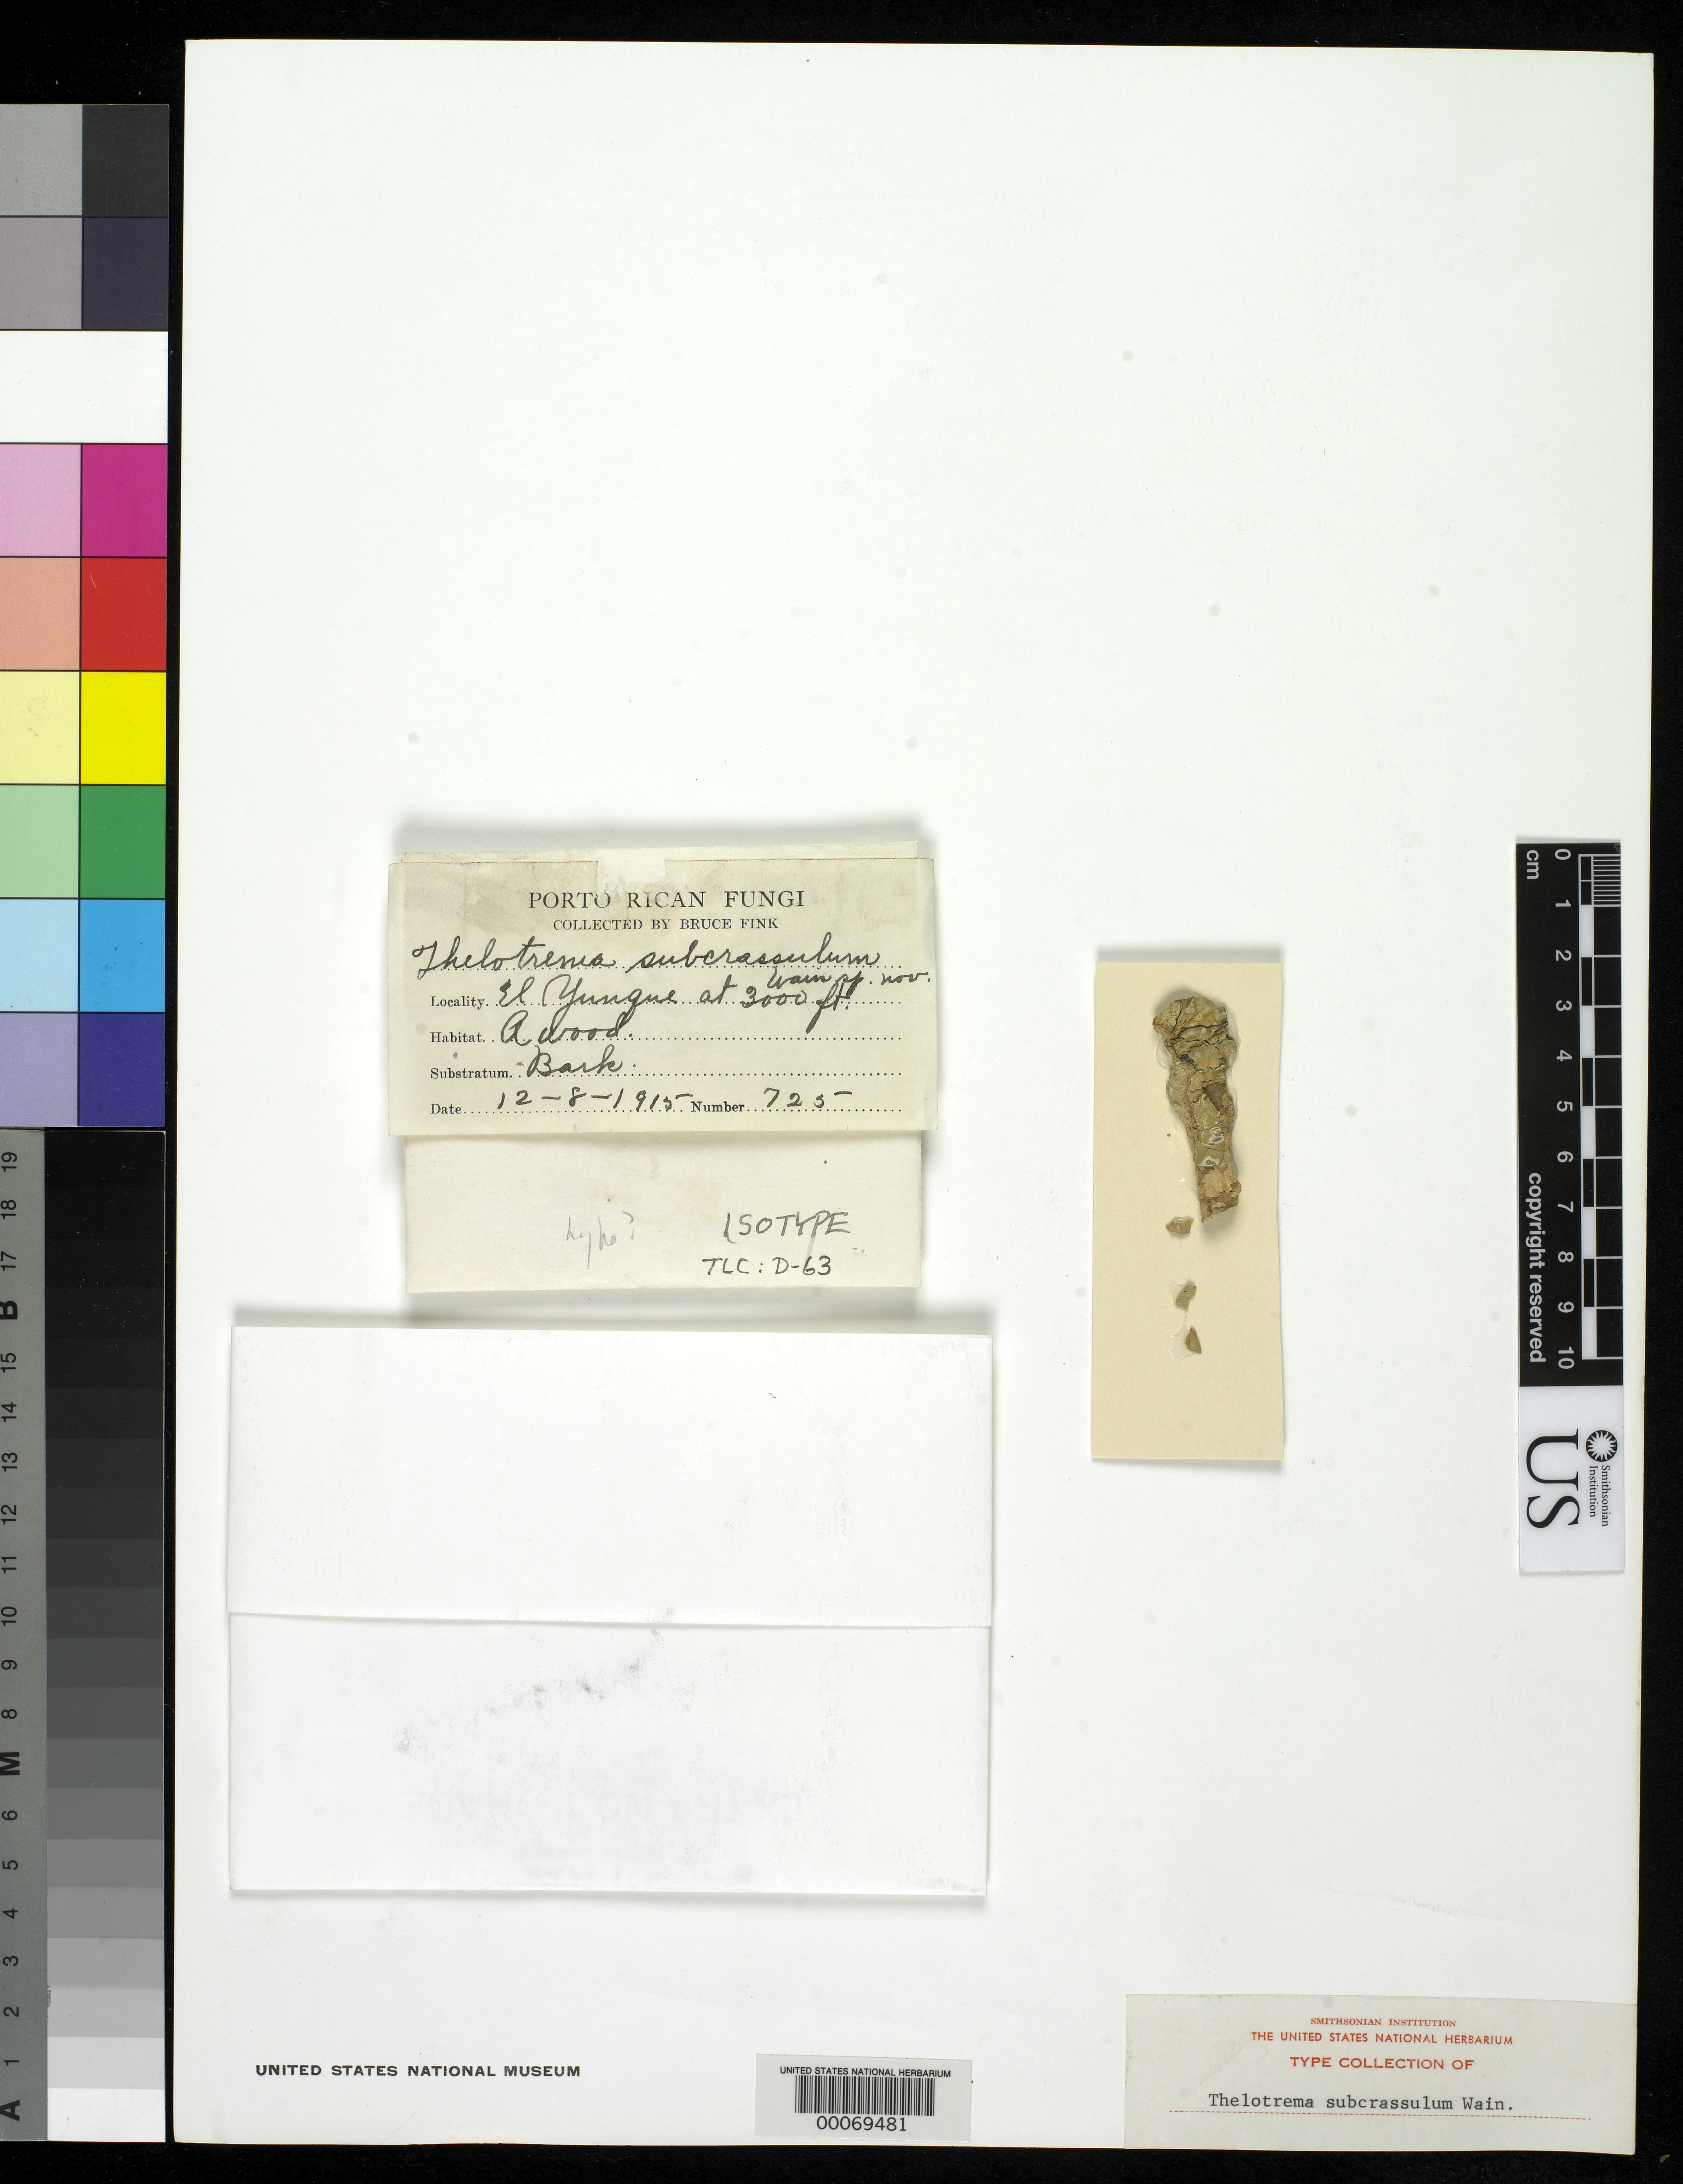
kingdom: Fungi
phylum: Ascomycota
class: Lecanoromycetes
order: Ostropales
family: Graphidaceae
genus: Thelotrema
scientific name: Thelotrema subcrassulum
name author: Vain.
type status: Isotype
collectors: B. Fink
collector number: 725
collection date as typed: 08 Dec 1915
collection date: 1915-12-08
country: Puerto Rico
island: Greater Antilles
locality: El Yunque.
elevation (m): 914